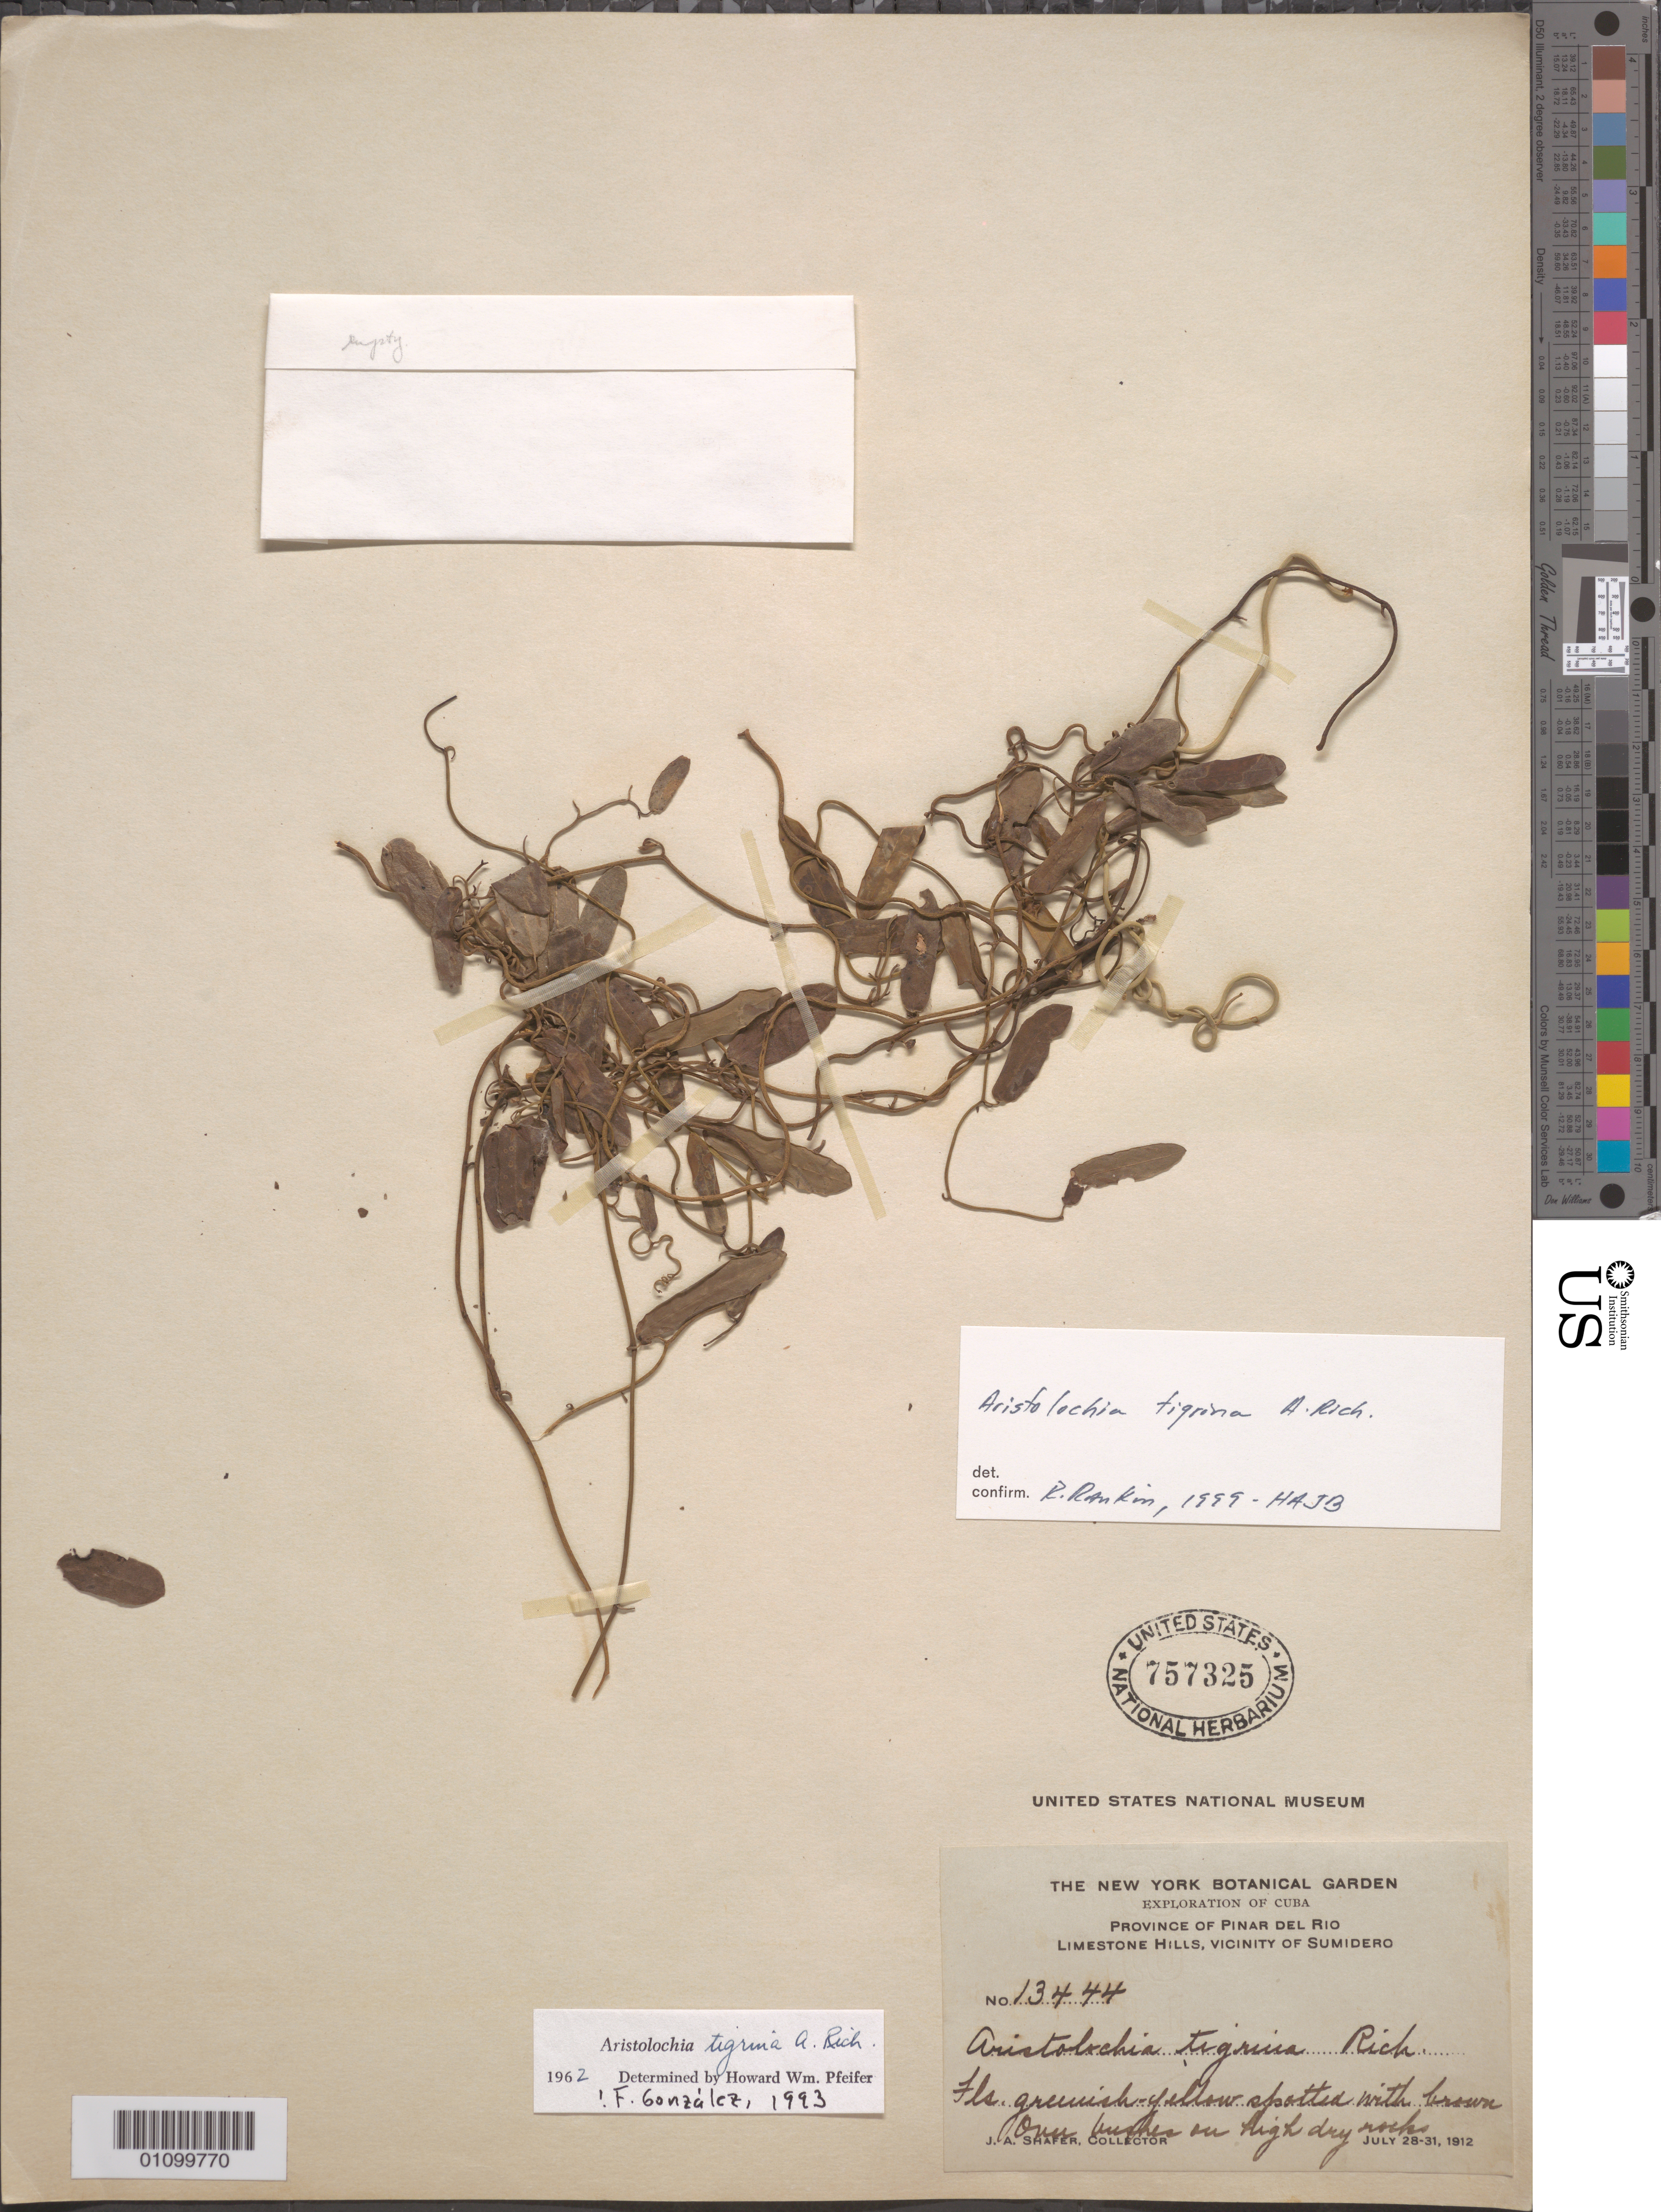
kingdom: Plantae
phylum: Tracheophyta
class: Magnoliopsida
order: Piperales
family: Aristolochiaceae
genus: Aristolochia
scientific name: Aristolochia tigrina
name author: A. Rich.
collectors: J. A. Shafer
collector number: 13444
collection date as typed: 28 Jul 1912 to 31 Jul 1912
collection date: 1912-07-28/1912-07-31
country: Cuba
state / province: Pinar del Rio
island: Cuba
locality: Limestone Hills, Vicinity of Sumidero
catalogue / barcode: US 757325